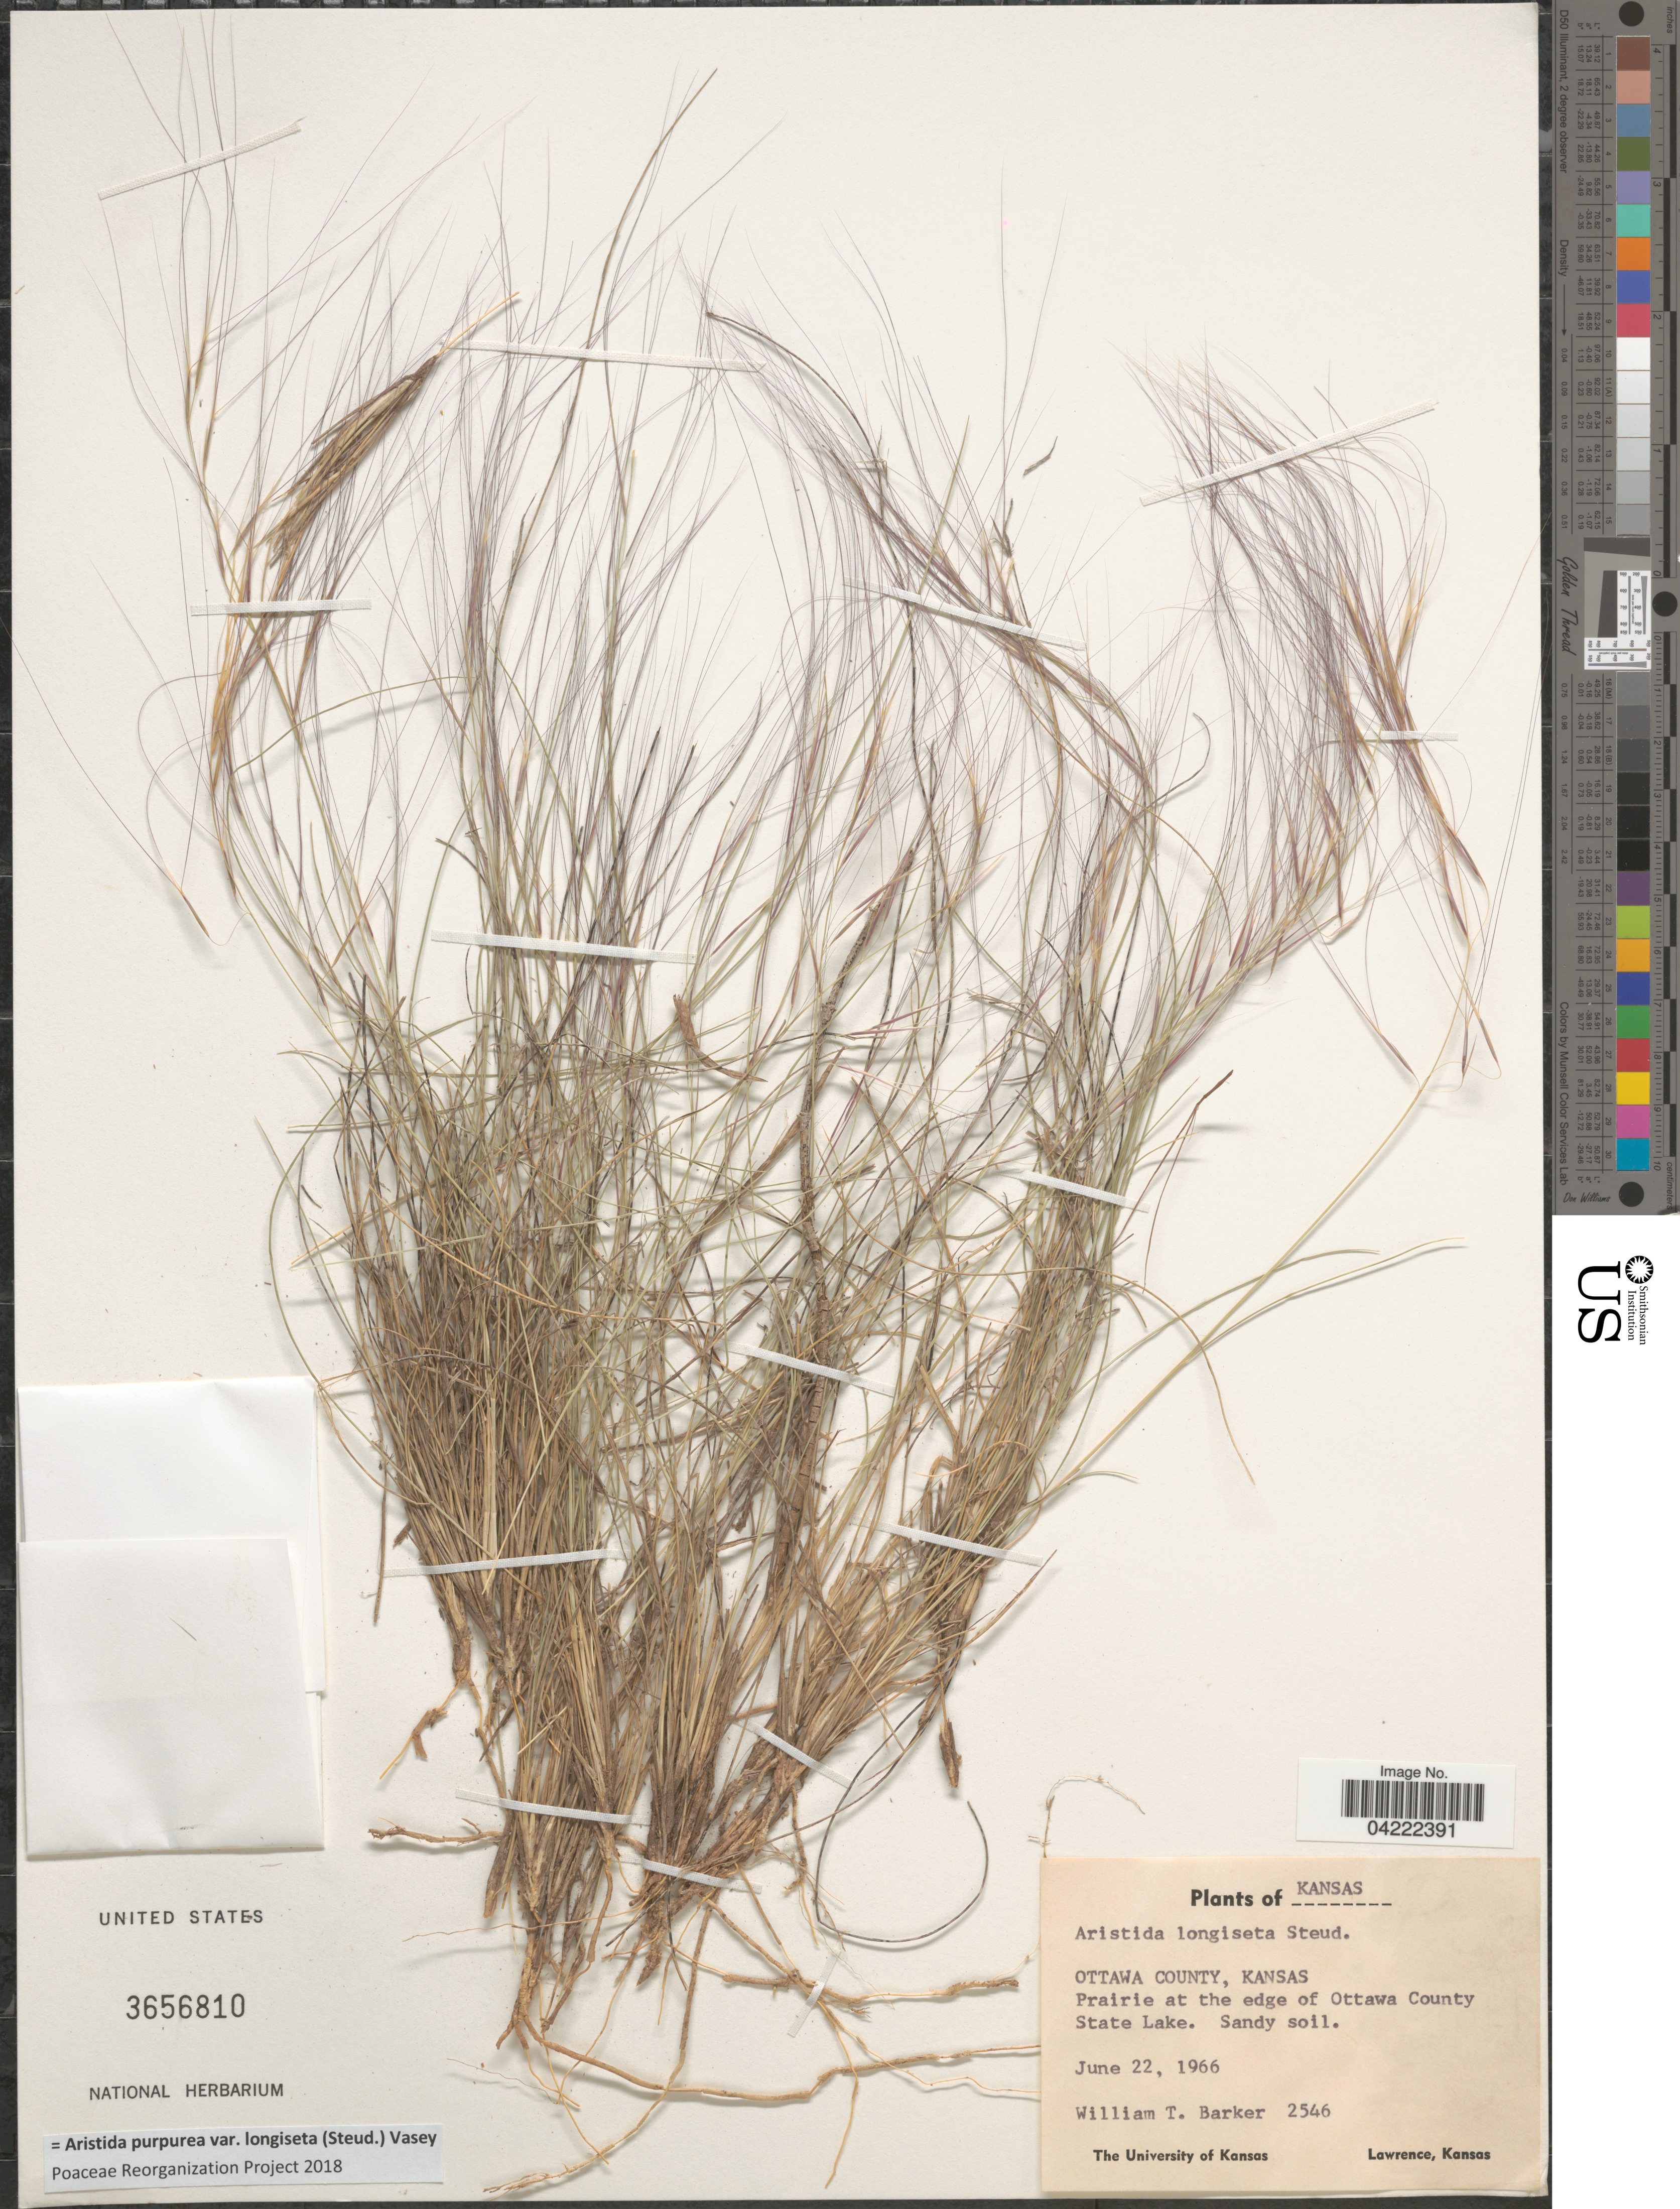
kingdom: Plantae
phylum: Tracheophyta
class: Liliopsida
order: Poales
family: Poaceae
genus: Aristida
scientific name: Aristida purpurea var. longiseta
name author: (Steud.) Vasey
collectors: W. T. Barker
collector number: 2546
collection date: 1966-06-22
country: United States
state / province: Kansas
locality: Ottawa County. Prairie at the edge of Ottawa County State Lake.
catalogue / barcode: US 3656810